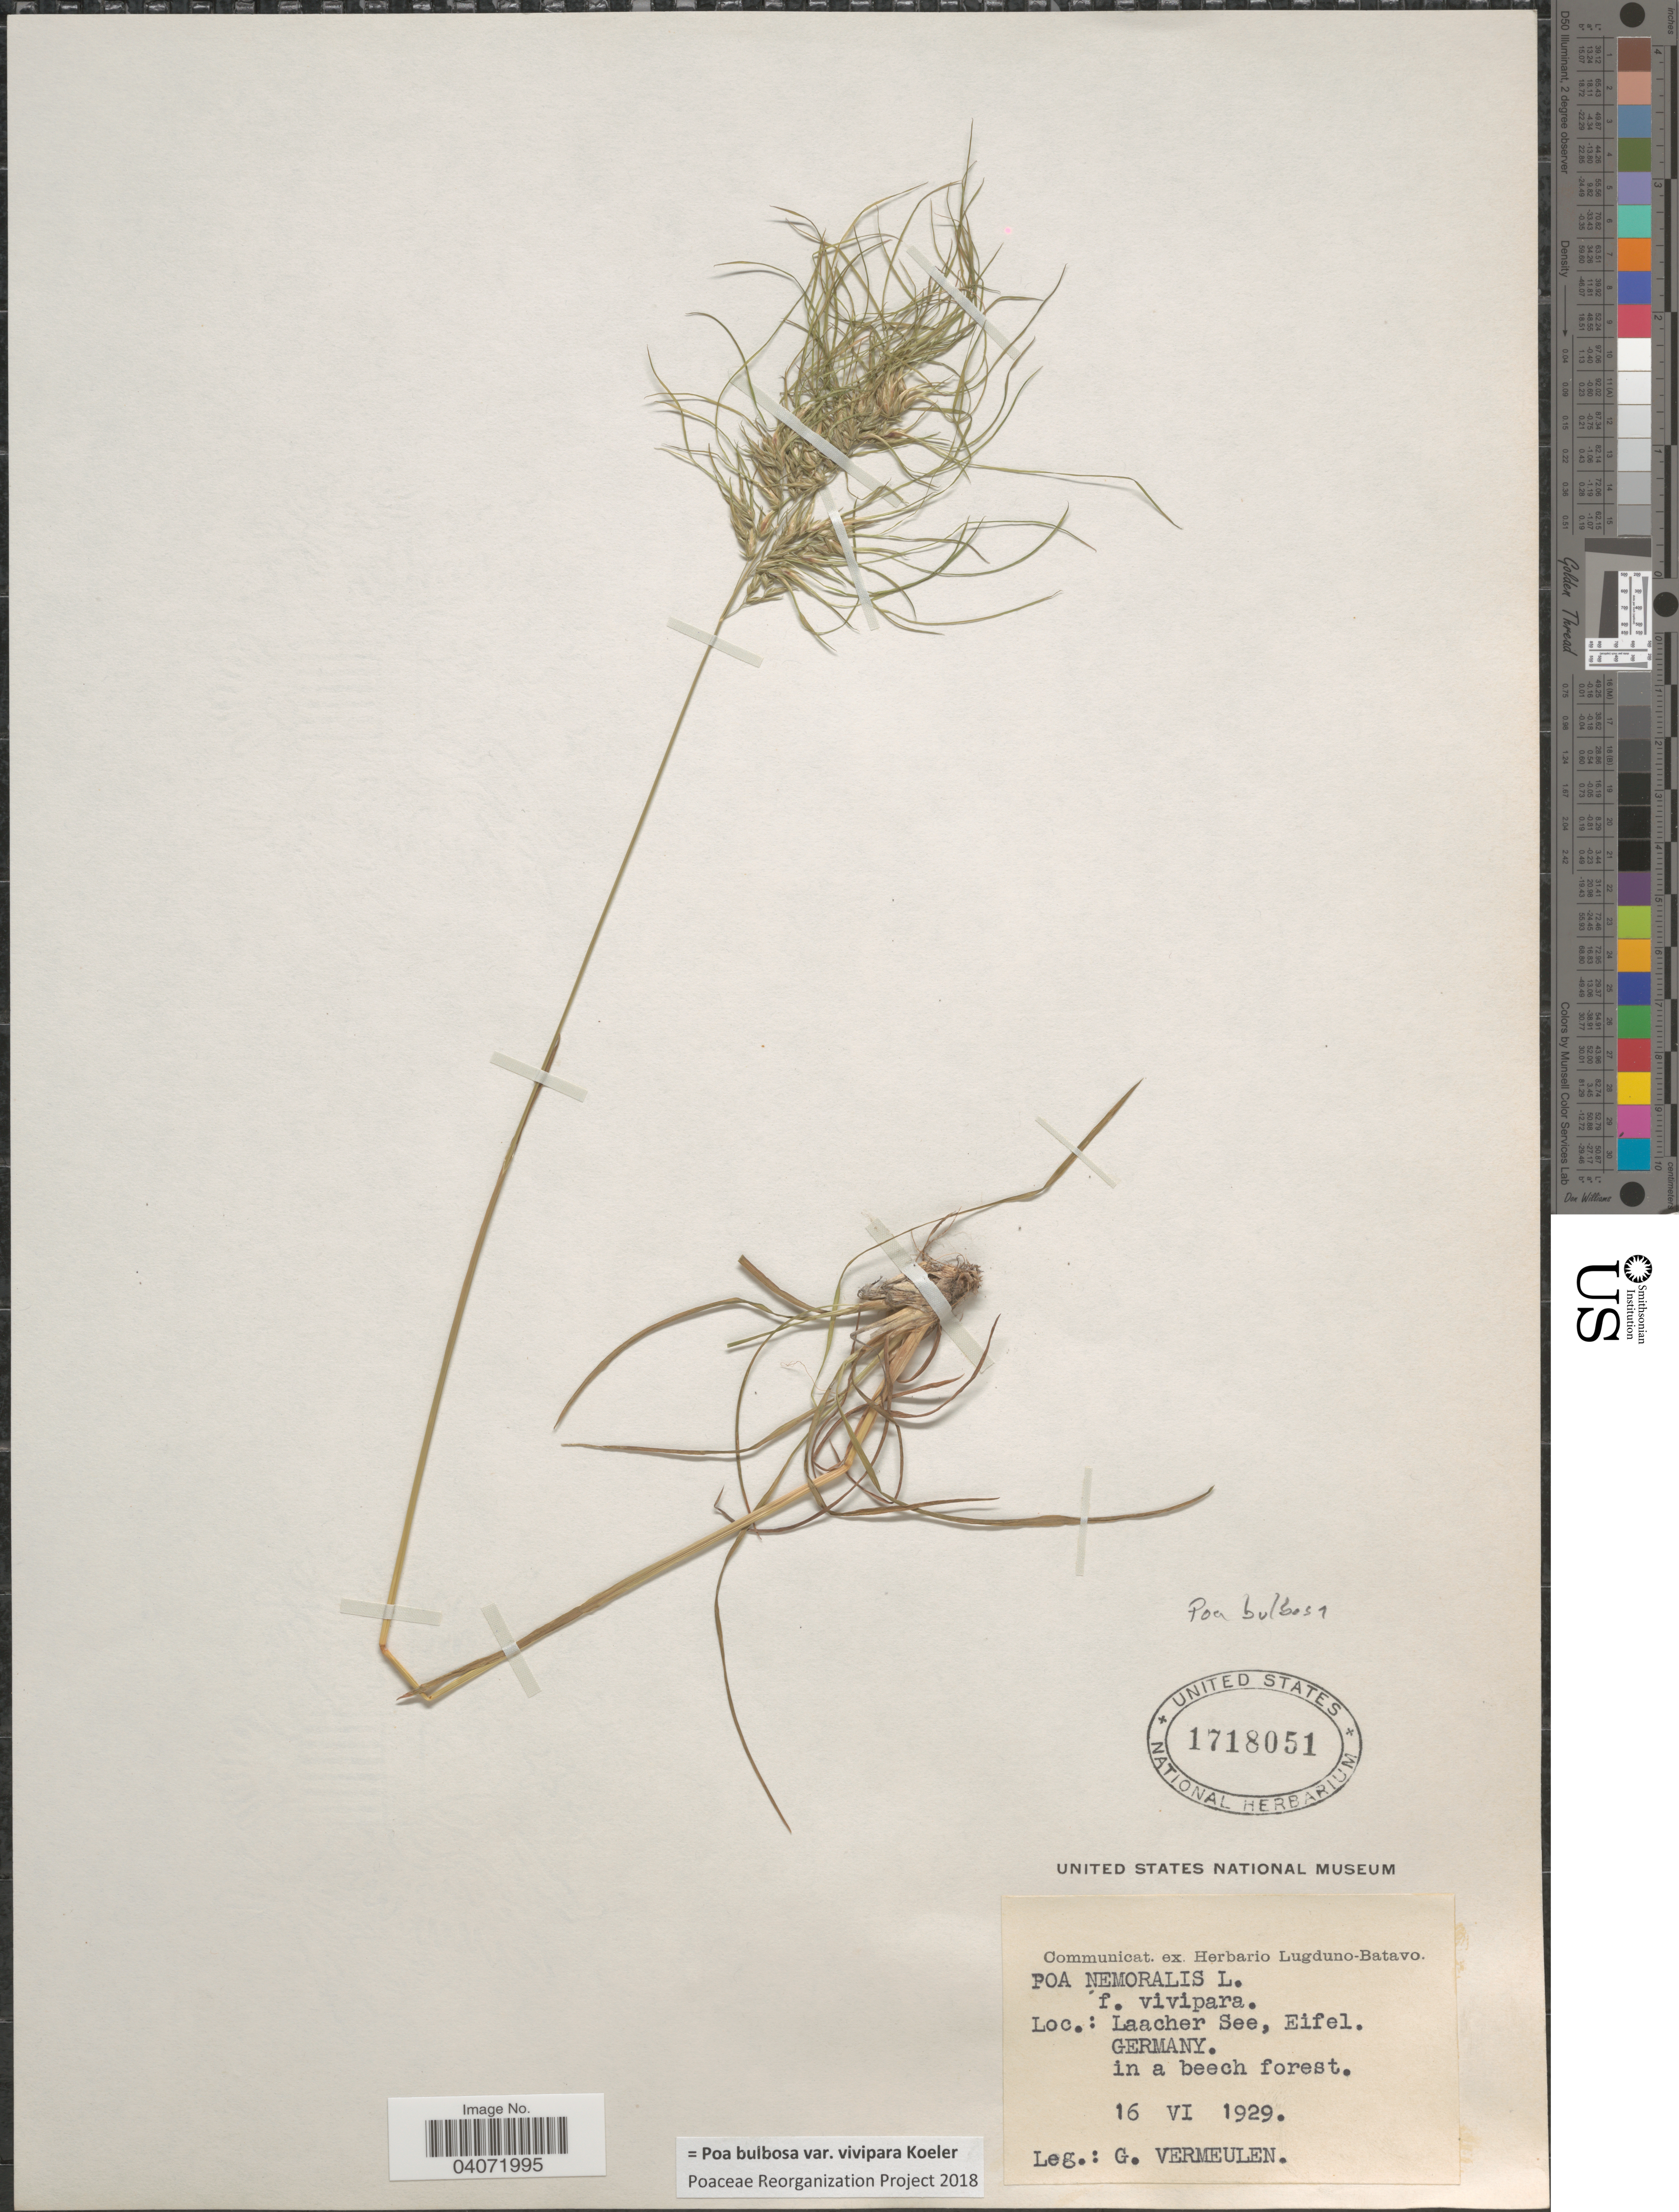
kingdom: Plantae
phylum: Tracheophyta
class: Liliopsida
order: Poales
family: Poaceae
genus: Poa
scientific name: Poa bulbosa subsp. bulbosa var. vivipara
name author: Koeler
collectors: G. Vermeulen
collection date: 1929-06-16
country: Germany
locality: Laacher See, Eifel.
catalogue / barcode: US 1718051